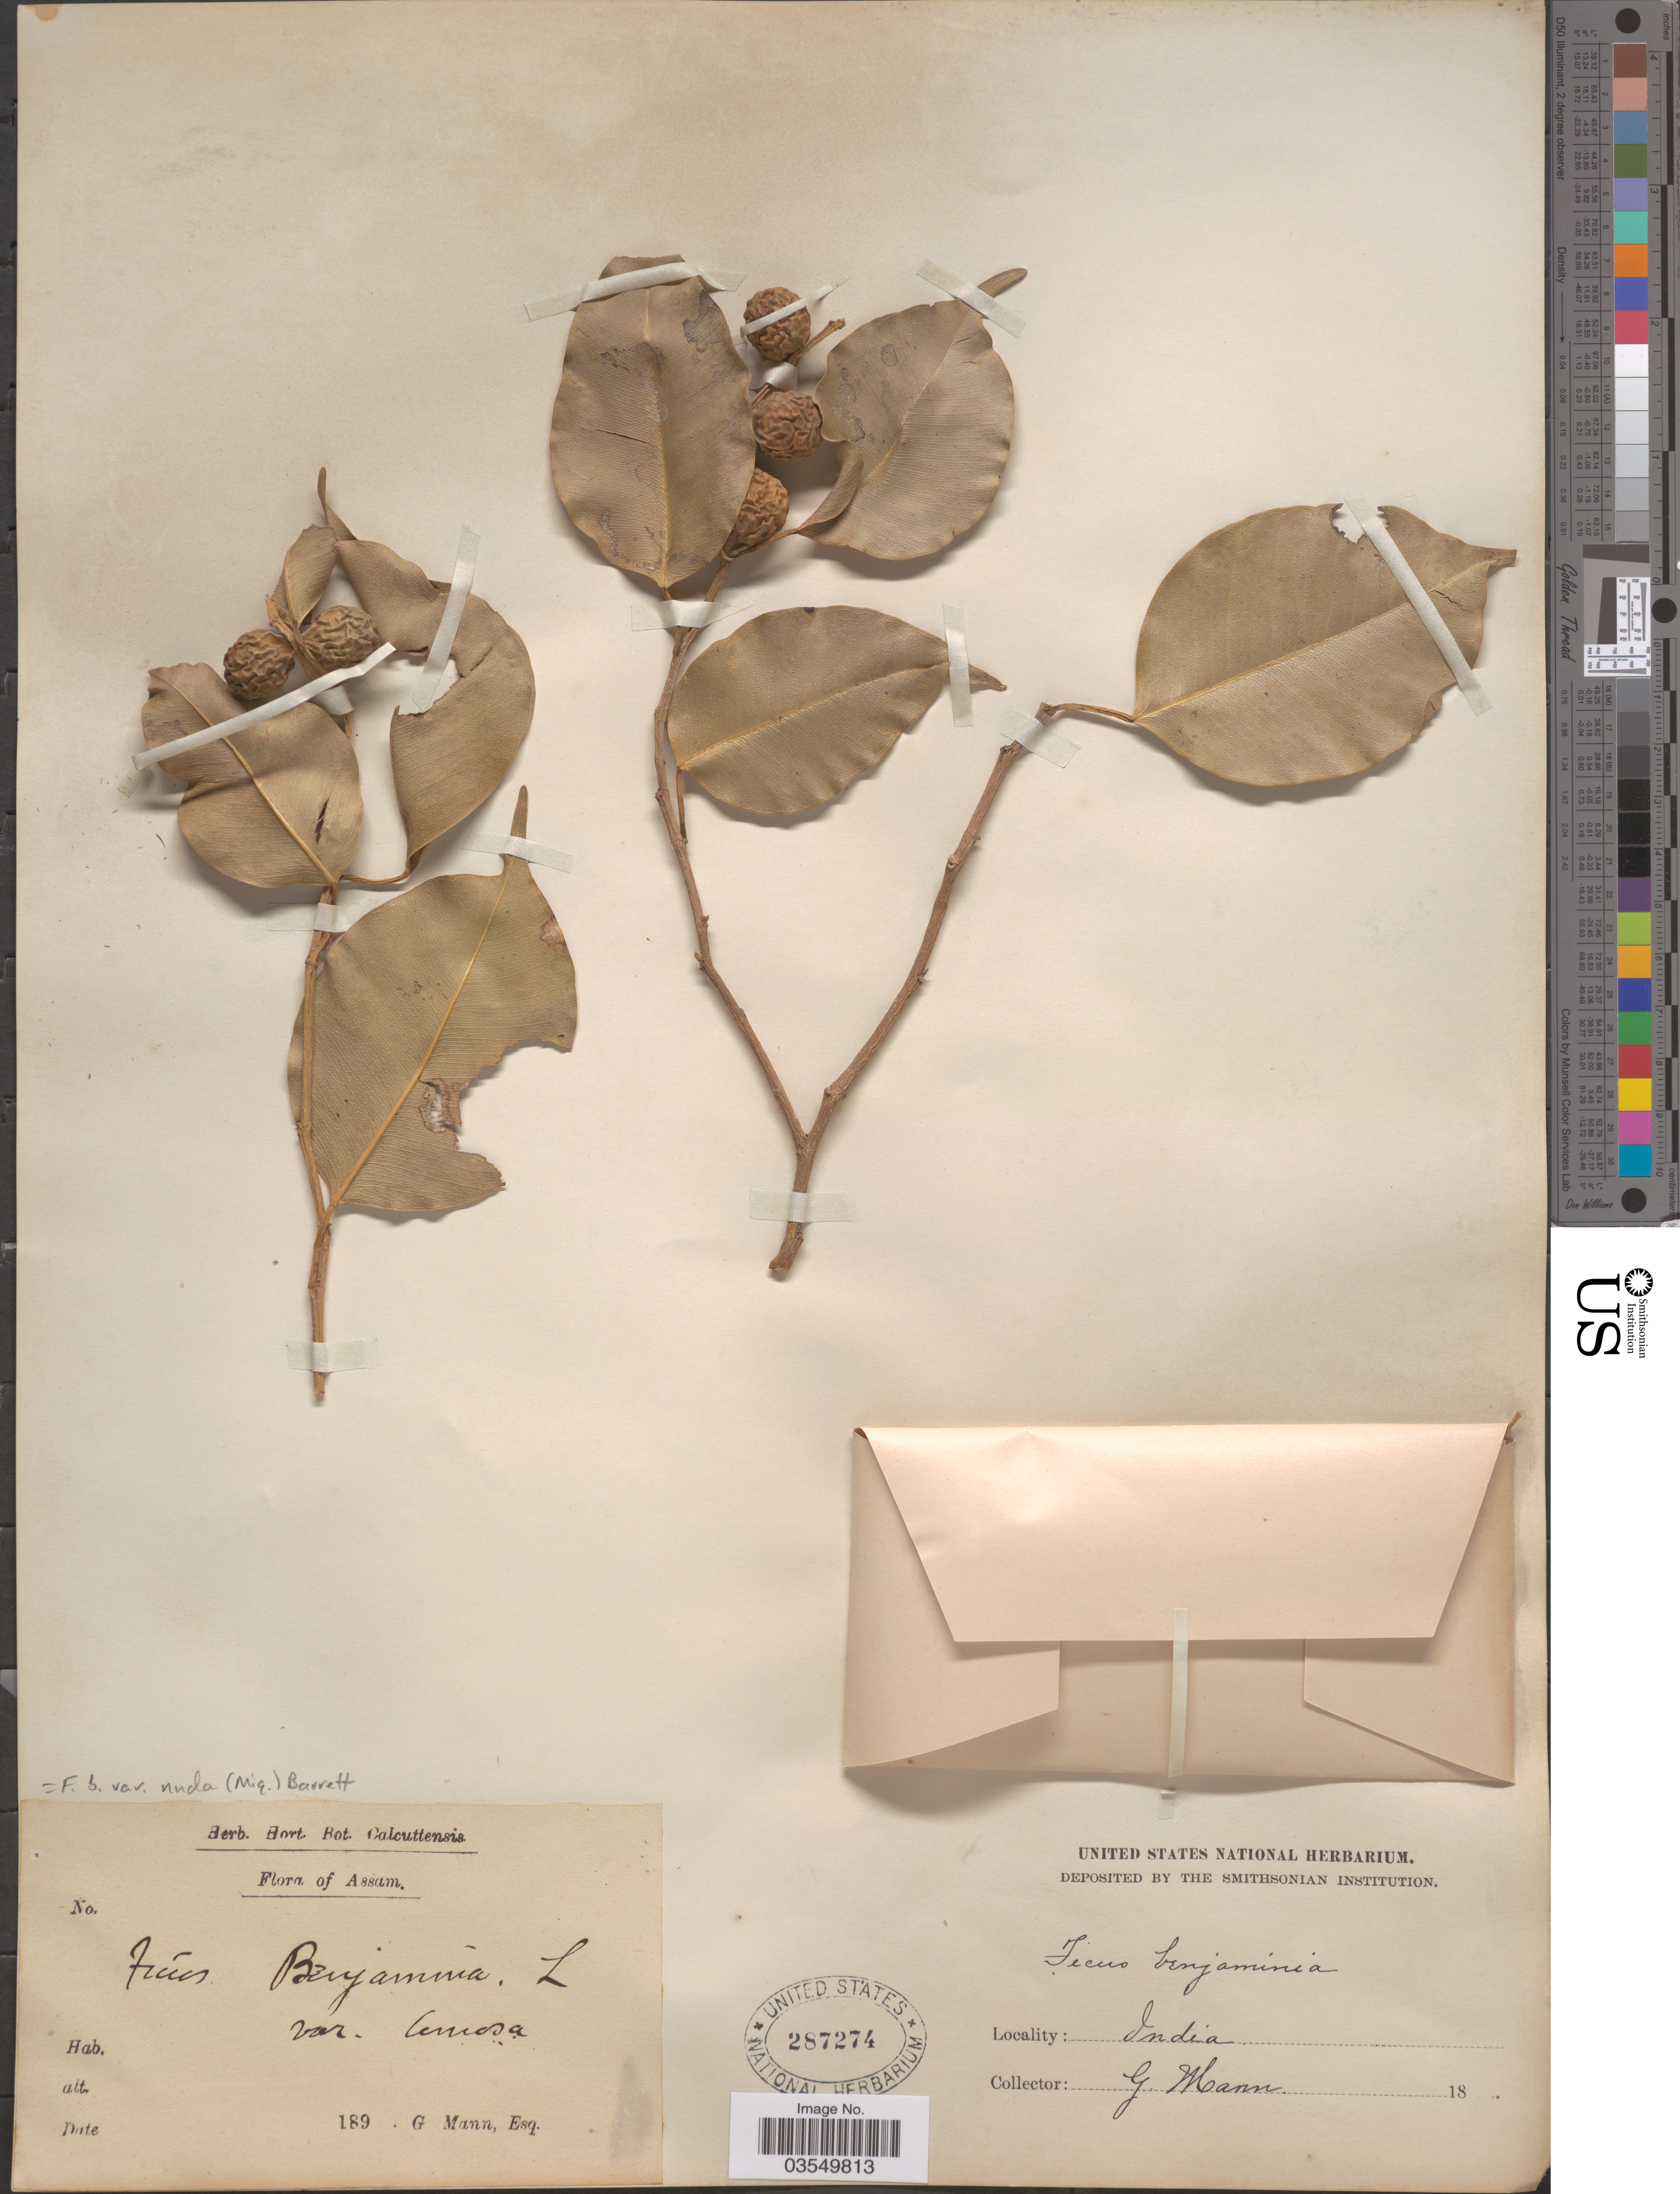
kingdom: Plantae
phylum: Tracheophyta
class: Magnoliopsida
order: Rosales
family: Moraceae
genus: Ficus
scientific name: Ficus benjamina var. nuda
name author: (Miq.) Barrett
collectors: G. Mann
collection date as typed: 189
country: India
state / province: Assam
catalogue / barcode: US 287274